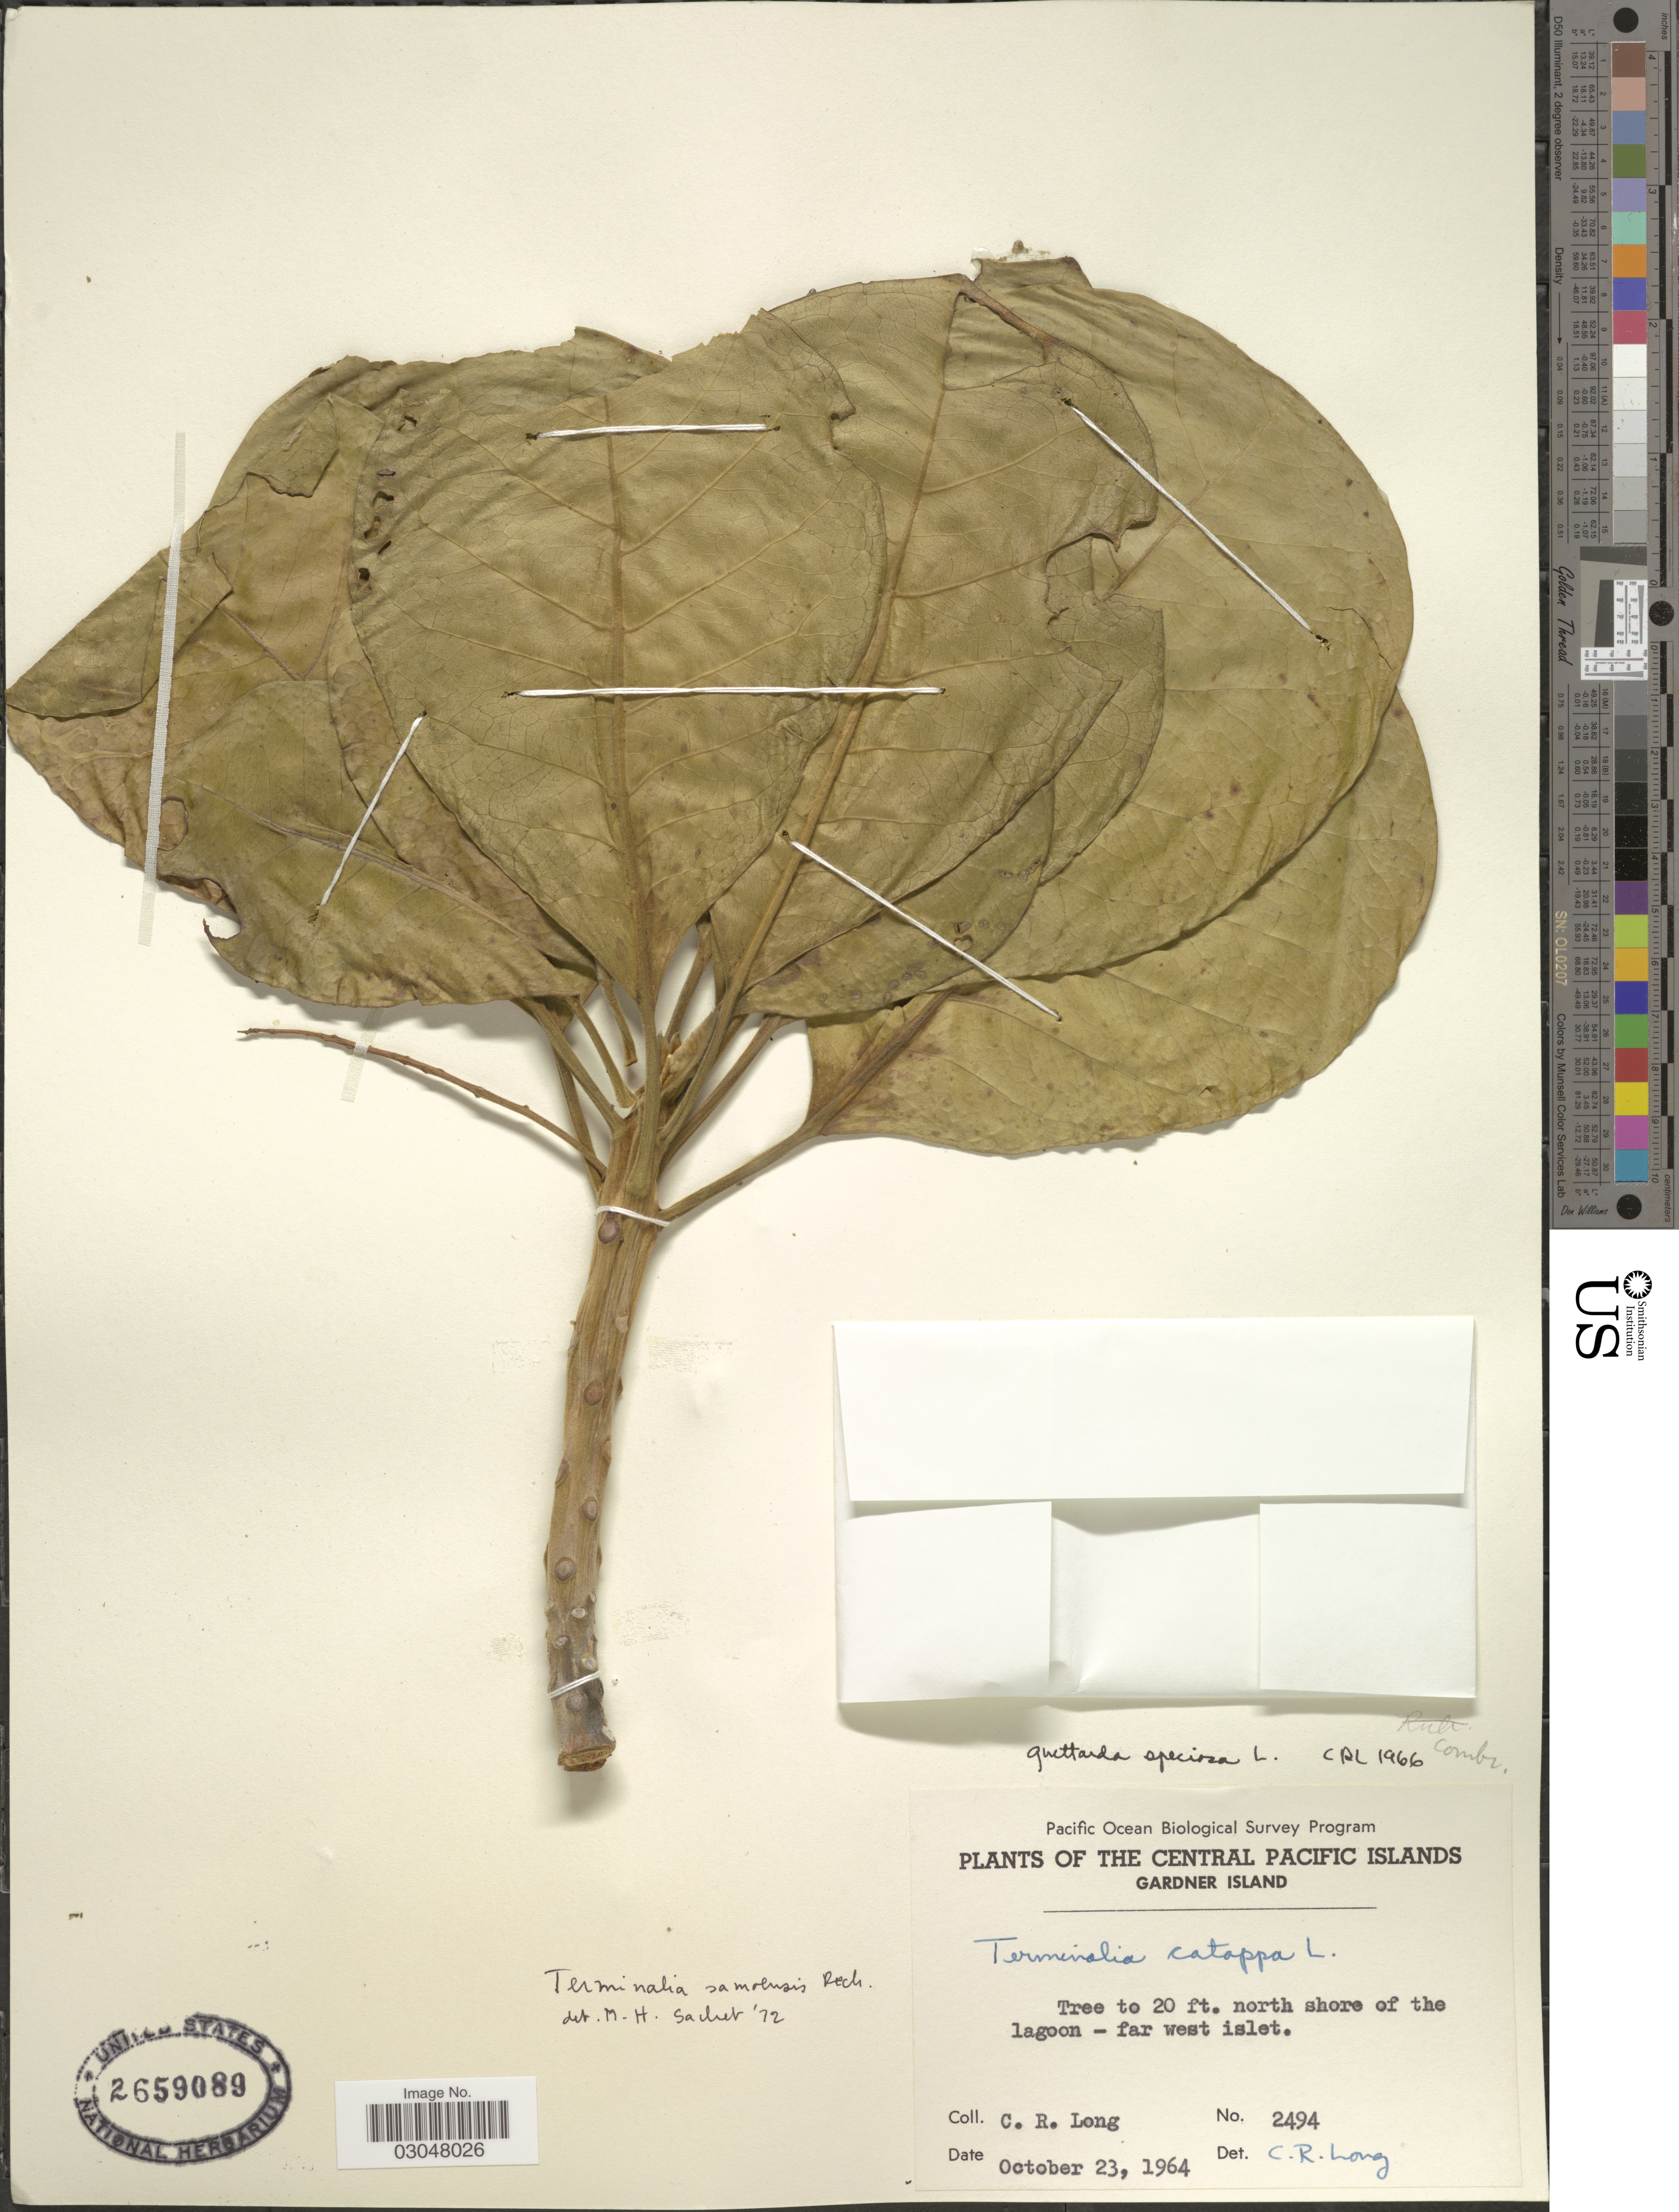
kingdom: Plantae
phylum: Tracheophyta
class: Magnoliopsida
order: Myrtales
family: Combretaceae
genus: Terminalia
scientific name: Terminalia samoensis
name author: Rech.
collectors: C. R. Long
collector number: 2494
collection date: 1964-10-23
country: U.S. Administered Pacific Islands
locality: Central Pacific Islands. Gardner Island. North shore of the lagoon - far west islet.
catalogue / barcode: US 2659089